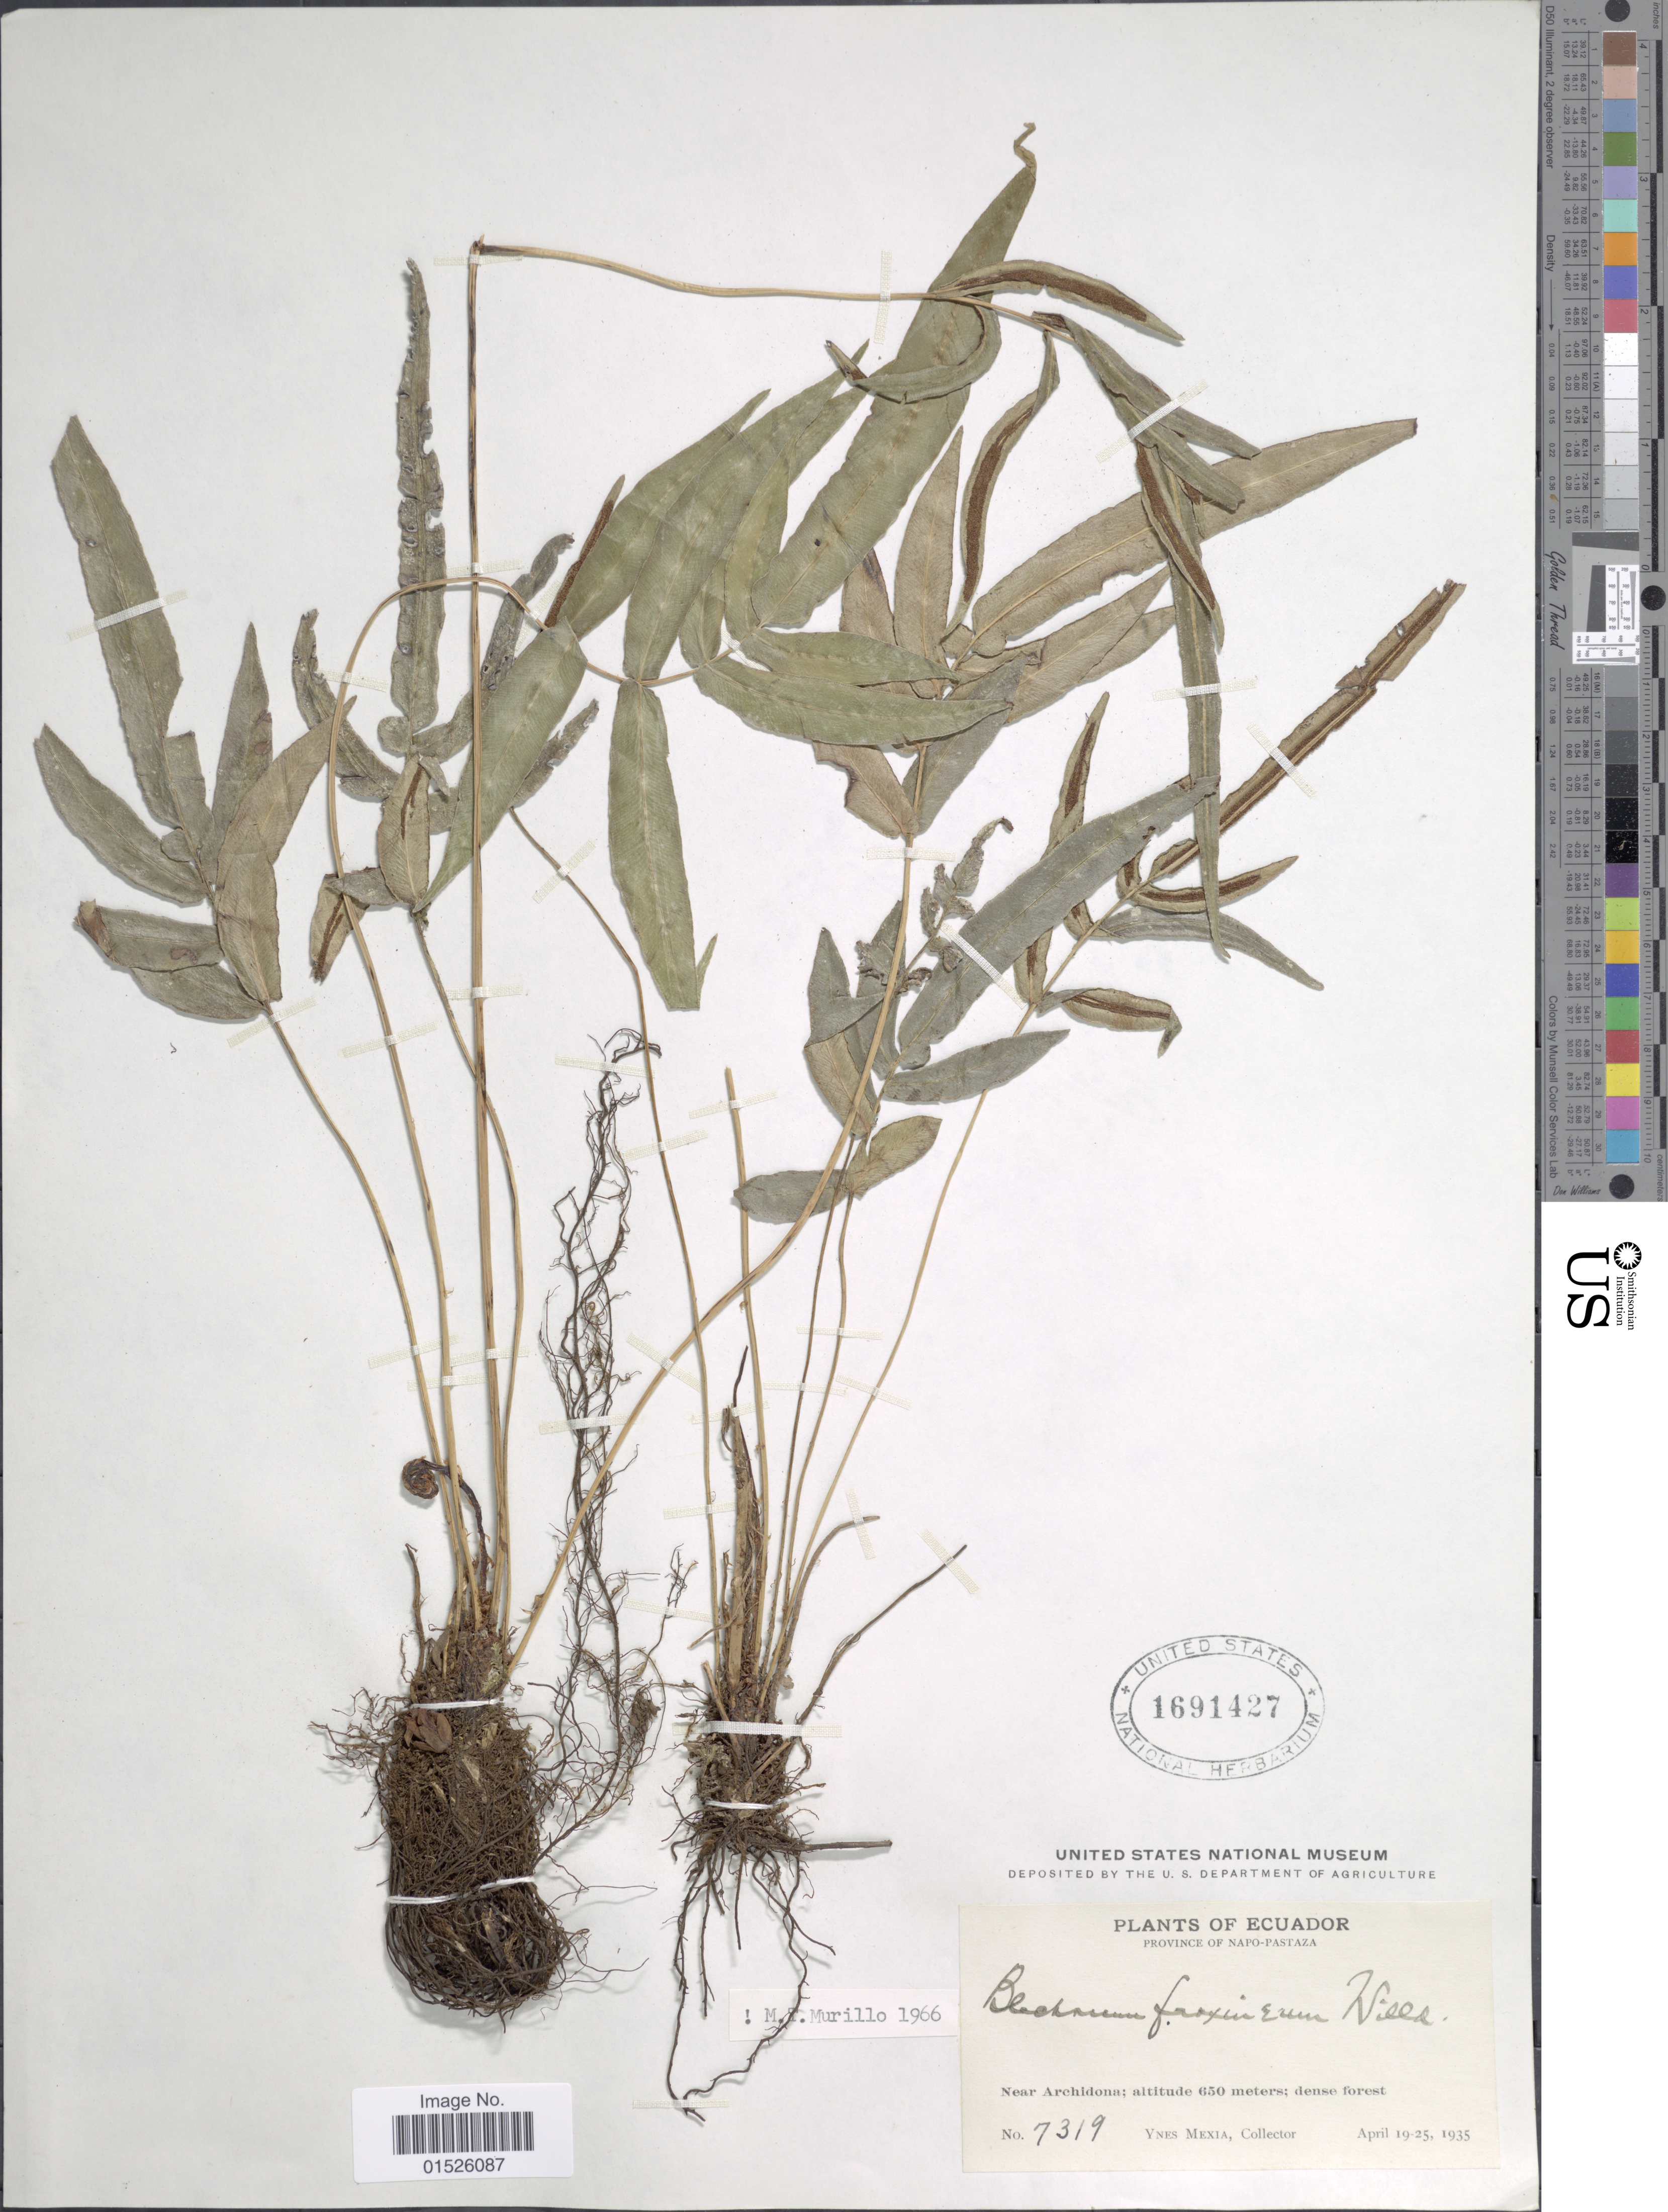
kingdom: Plantae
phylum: Tracheophyta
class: Polypodiopsida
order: Polypodiales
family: Blechnaceae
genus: Blechnum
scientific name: Blechnum gracile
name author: Kaulf.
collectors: Y. Mexia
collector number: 7319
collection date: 1935-04-19/1935-04-25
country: Ecuador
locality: Ecuador, Province of Napo-Pastaza, Near Archidona.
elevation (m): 650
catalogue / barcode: US 1691427